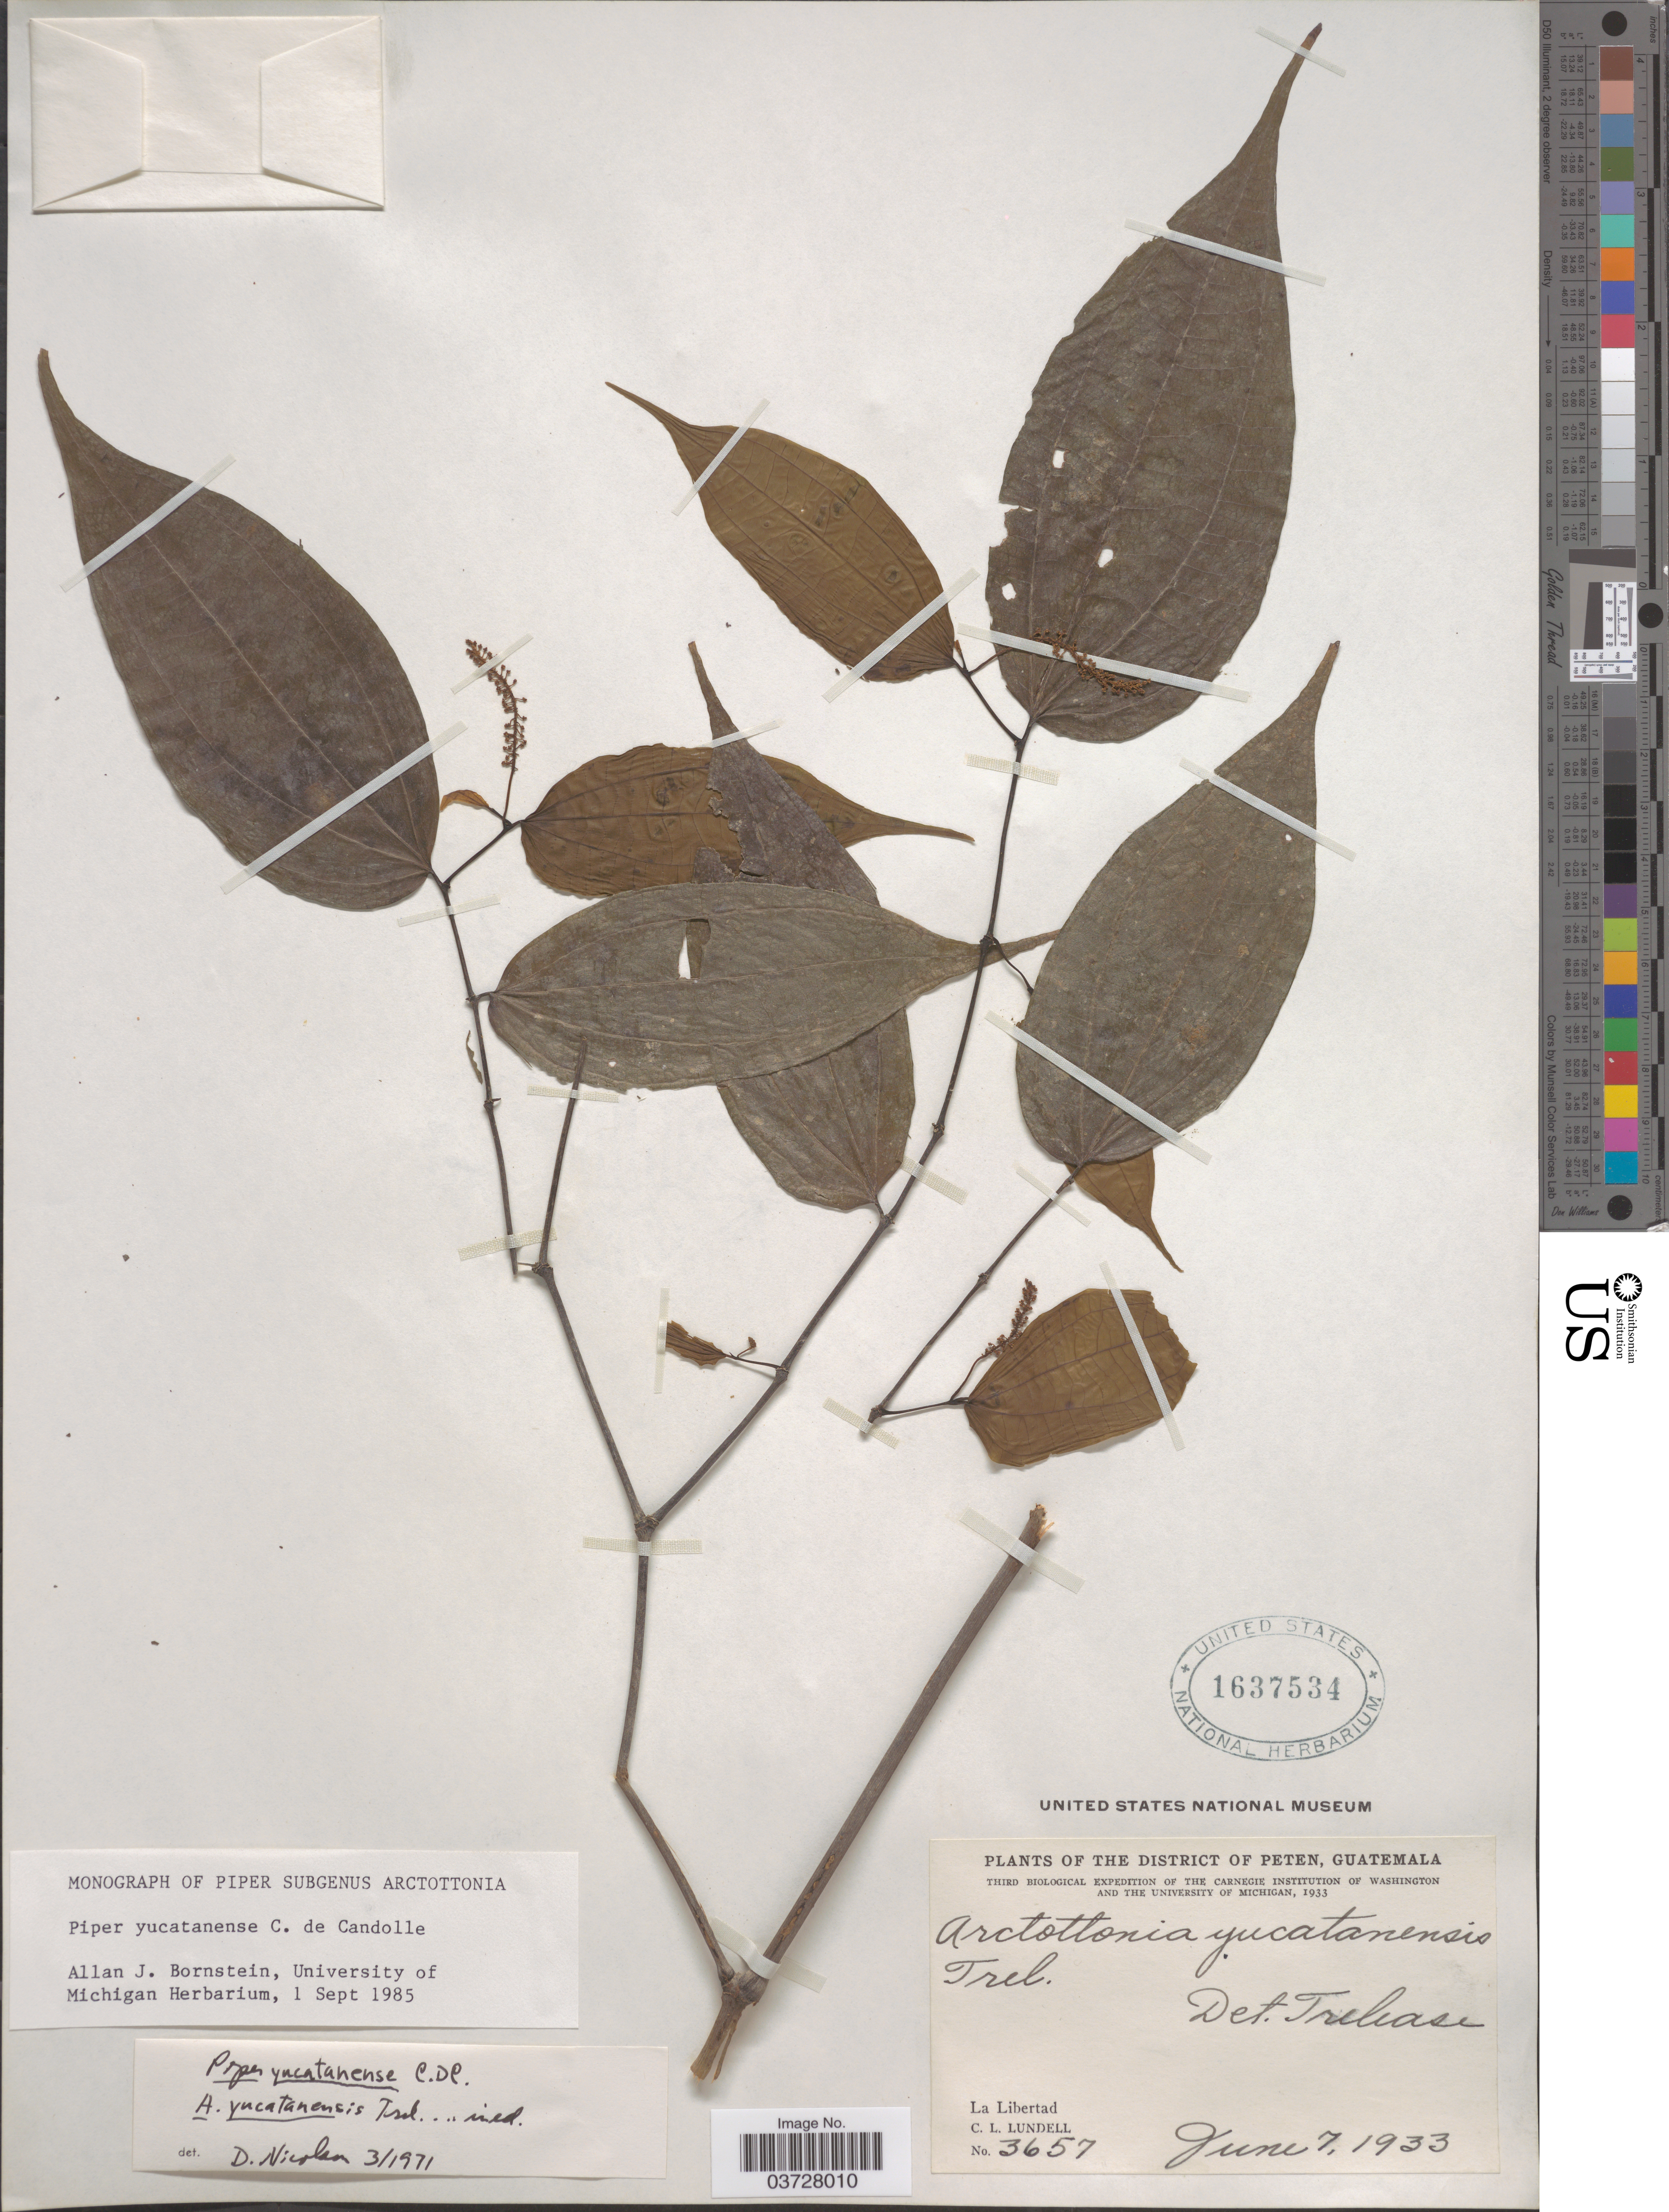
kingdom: Plantae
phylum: Tracheophyta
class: Magnoliopsida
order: Piperales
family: Piperaceae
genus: Piper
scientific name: Piper yucatanense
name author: DC.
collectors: C. L. Lundell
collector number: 3657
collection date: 1933-06-07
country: Guatemala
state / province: El Peten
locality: The District of Peten. La Libertad.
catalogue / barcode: US 1637534